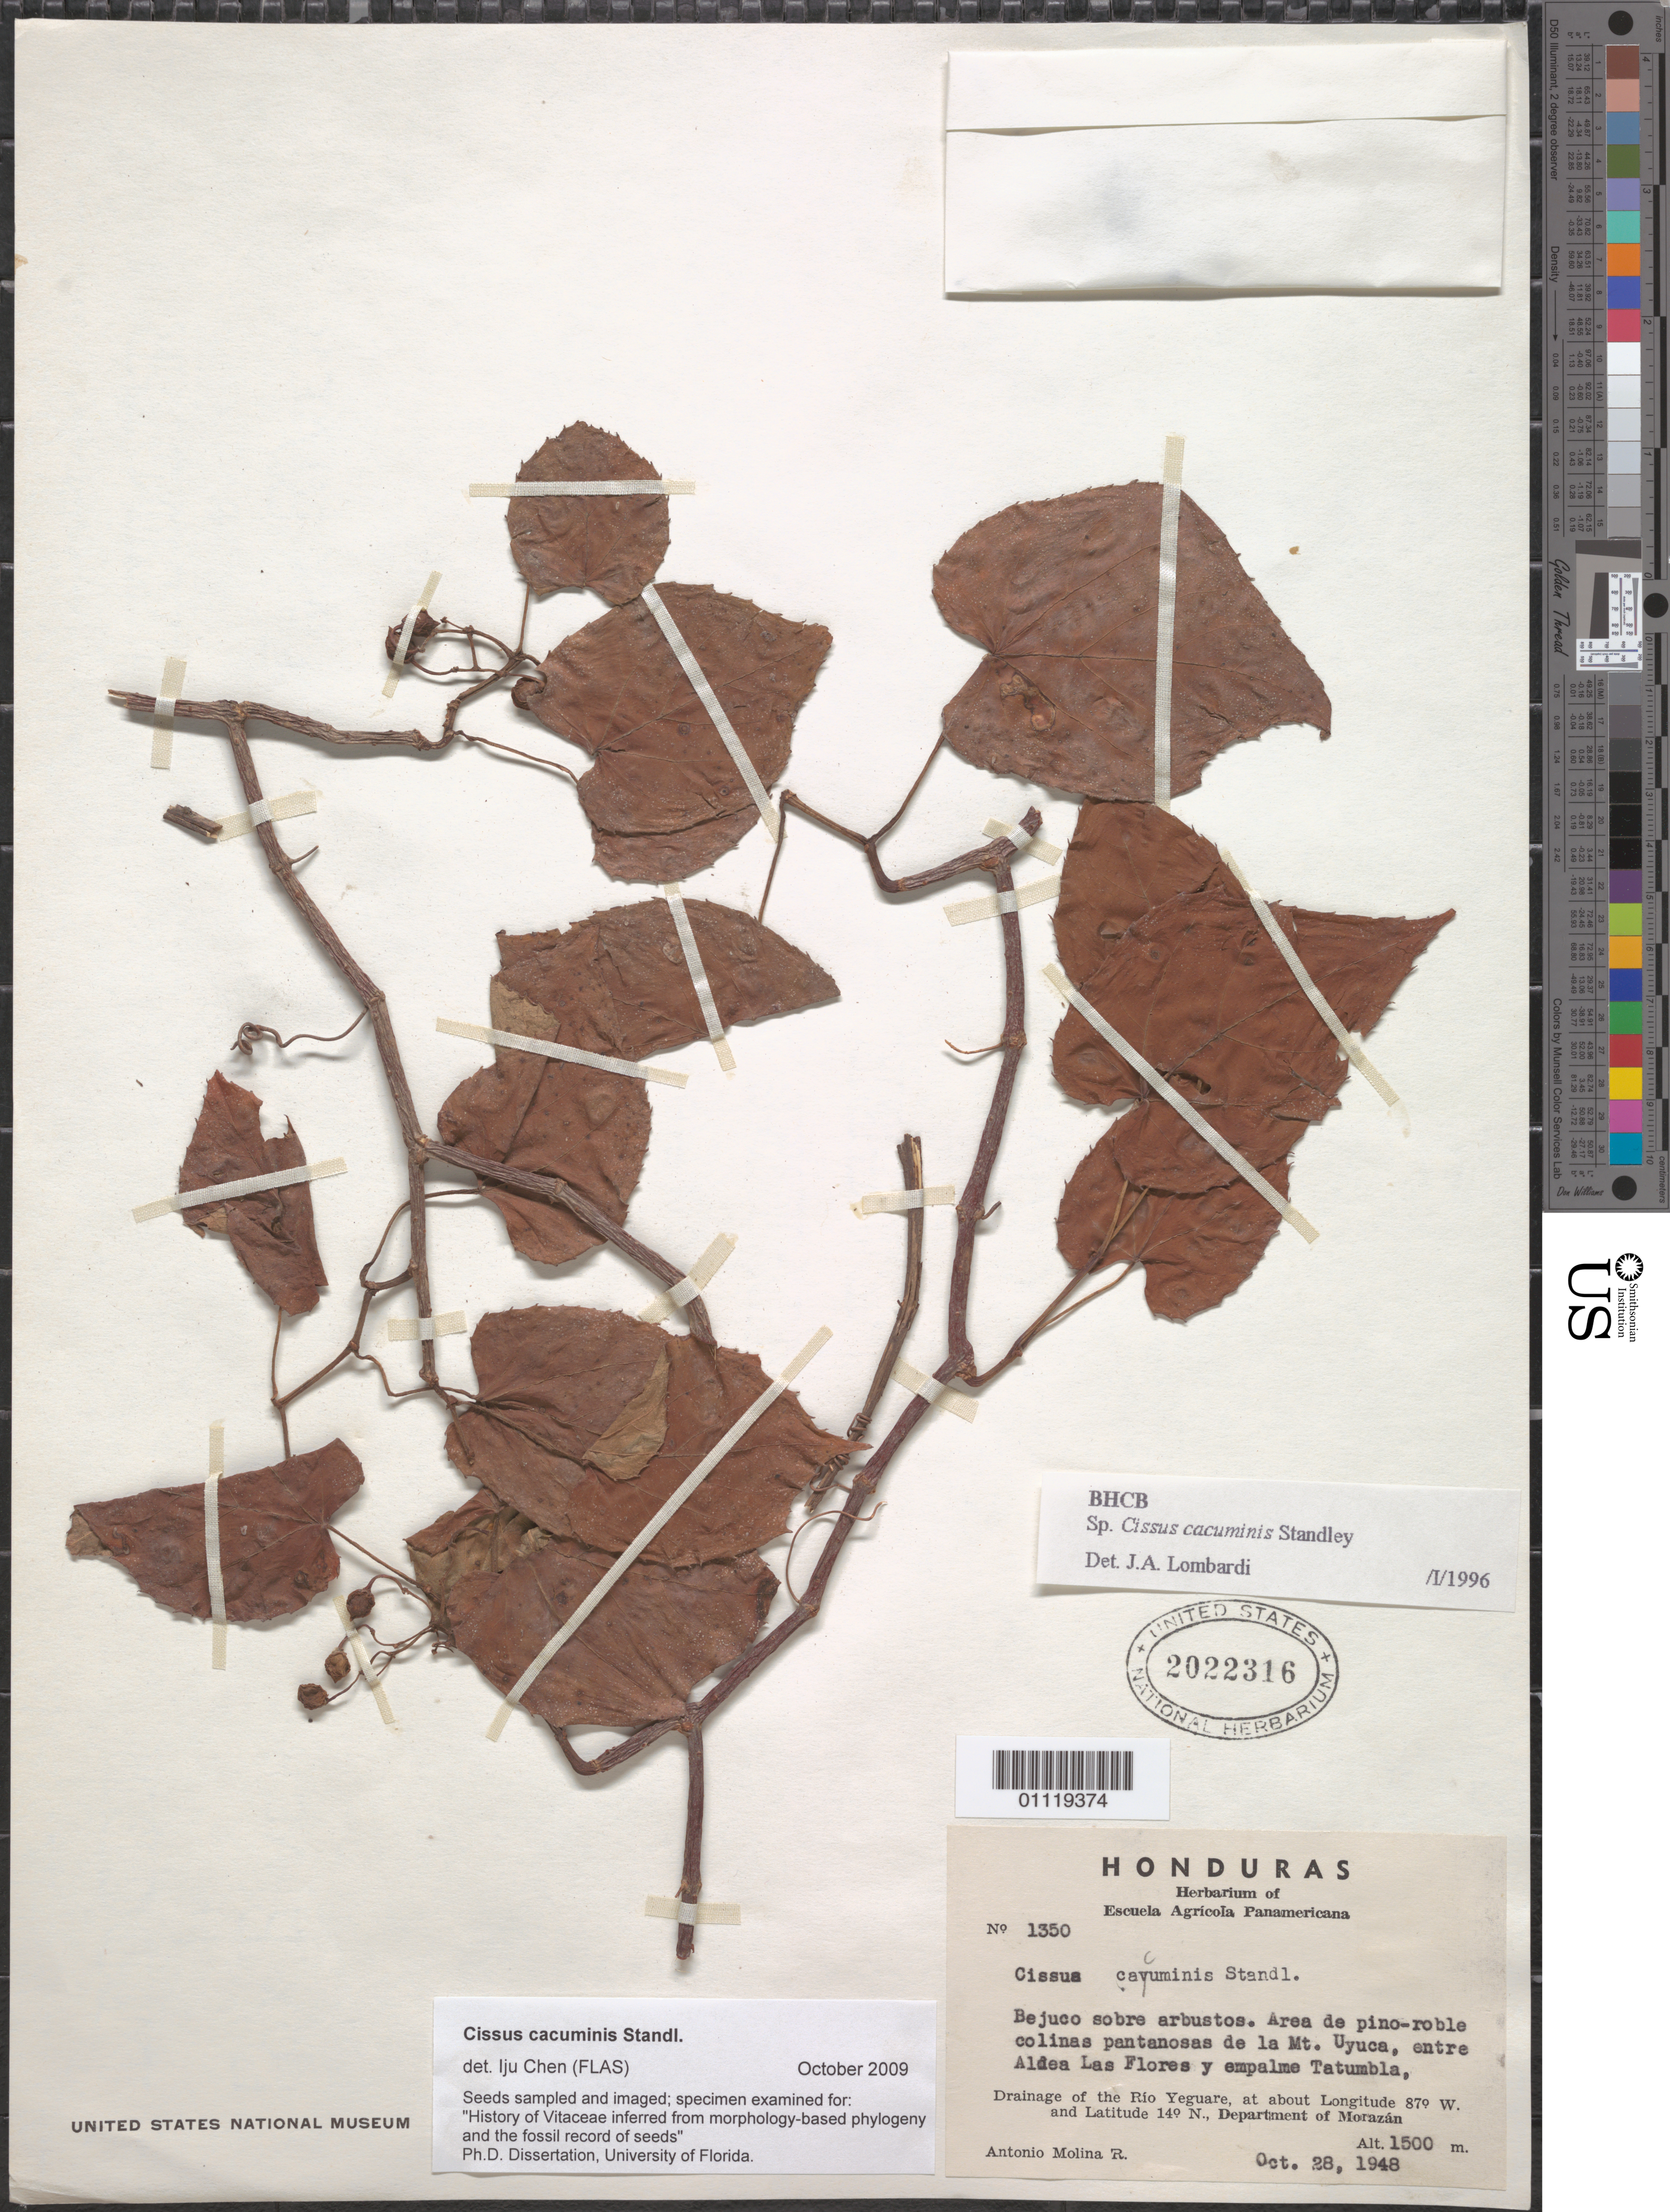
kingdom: Plantae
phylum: Tracheophyta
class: Magnoliopsida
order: Vitales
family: Vitaceae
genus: Cissus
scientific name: Cissus cacuminis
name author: Standl.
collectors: A. Molina R.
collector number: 1350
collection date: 1948-10-28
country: Honduras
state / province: Fco. Morazán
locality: Drainage of the Rio Yegure.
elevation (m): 1500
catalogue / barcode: US 2022316